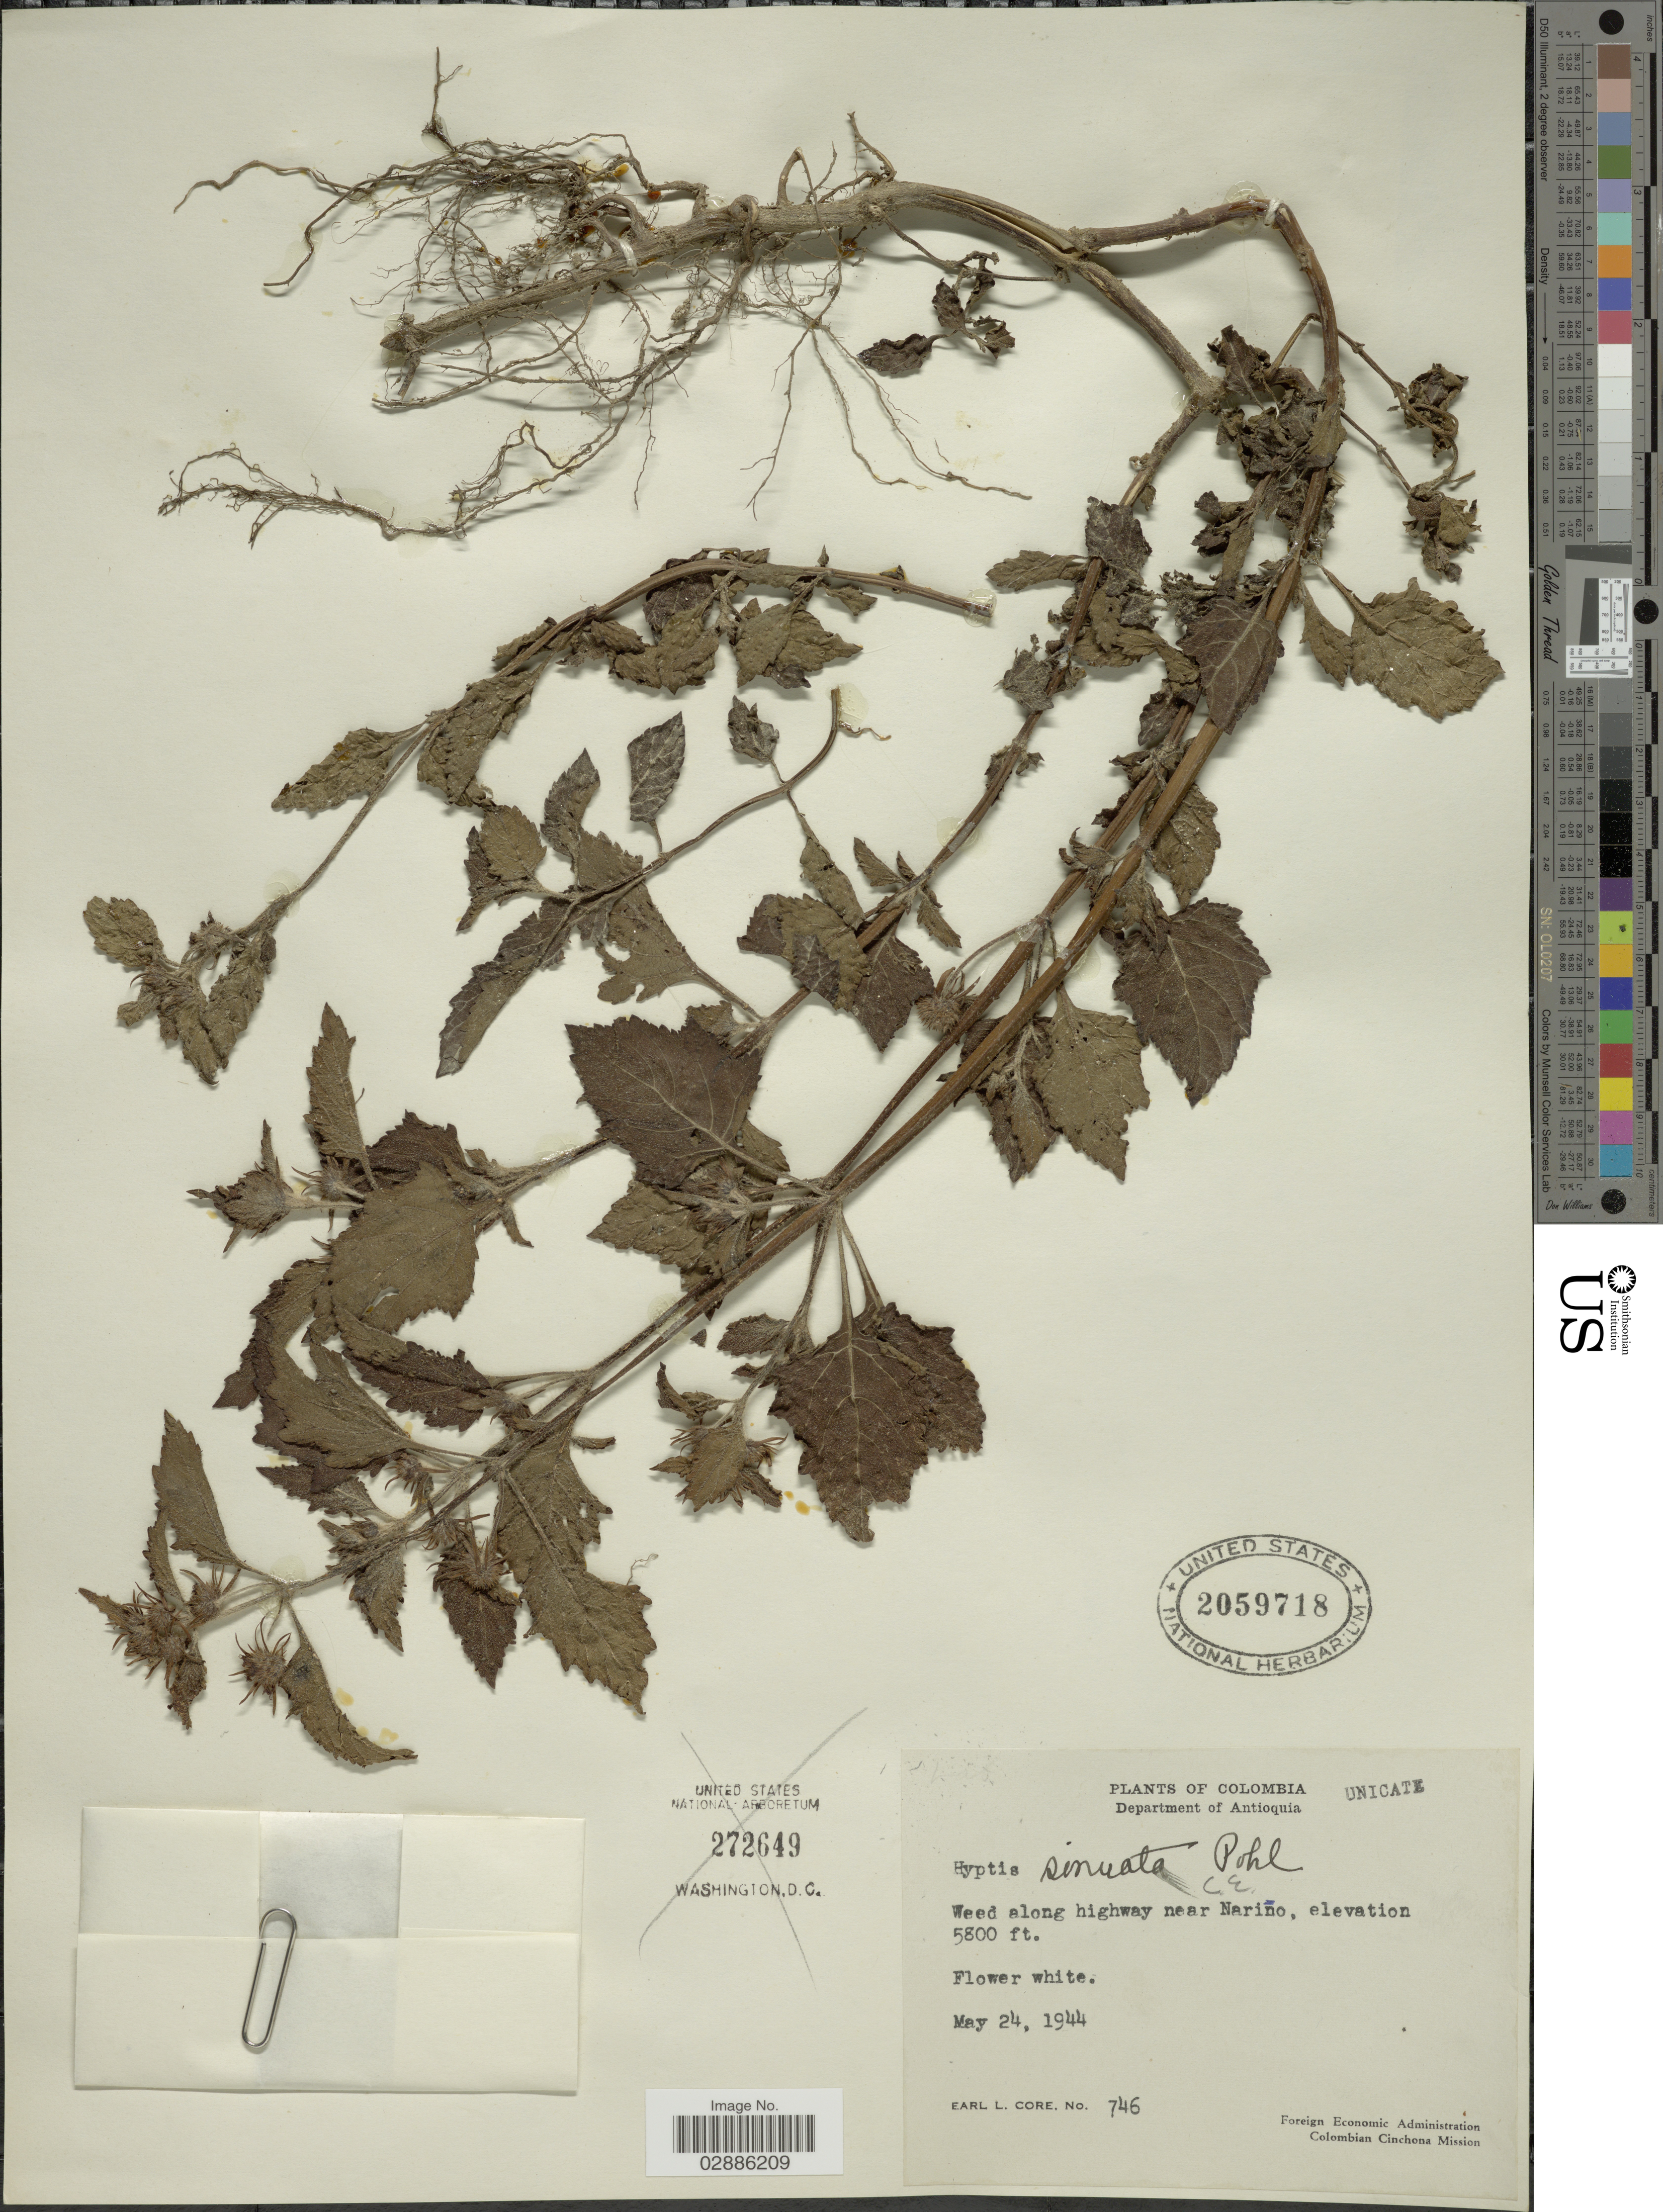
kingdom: Plantae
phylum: Tracheophyta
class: Magnoliopsida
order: Lamiales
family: Lamiaceae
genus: Hyptis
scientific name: Hyptis sinuata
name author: Pohl ex Benth.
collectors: E. L. Core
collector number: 746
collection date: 1944-05-24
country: Colombia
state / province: Antioquia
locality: Department of Antioquia, Weed along highway near Nariño.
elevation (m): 1768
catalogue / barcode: US 2059718